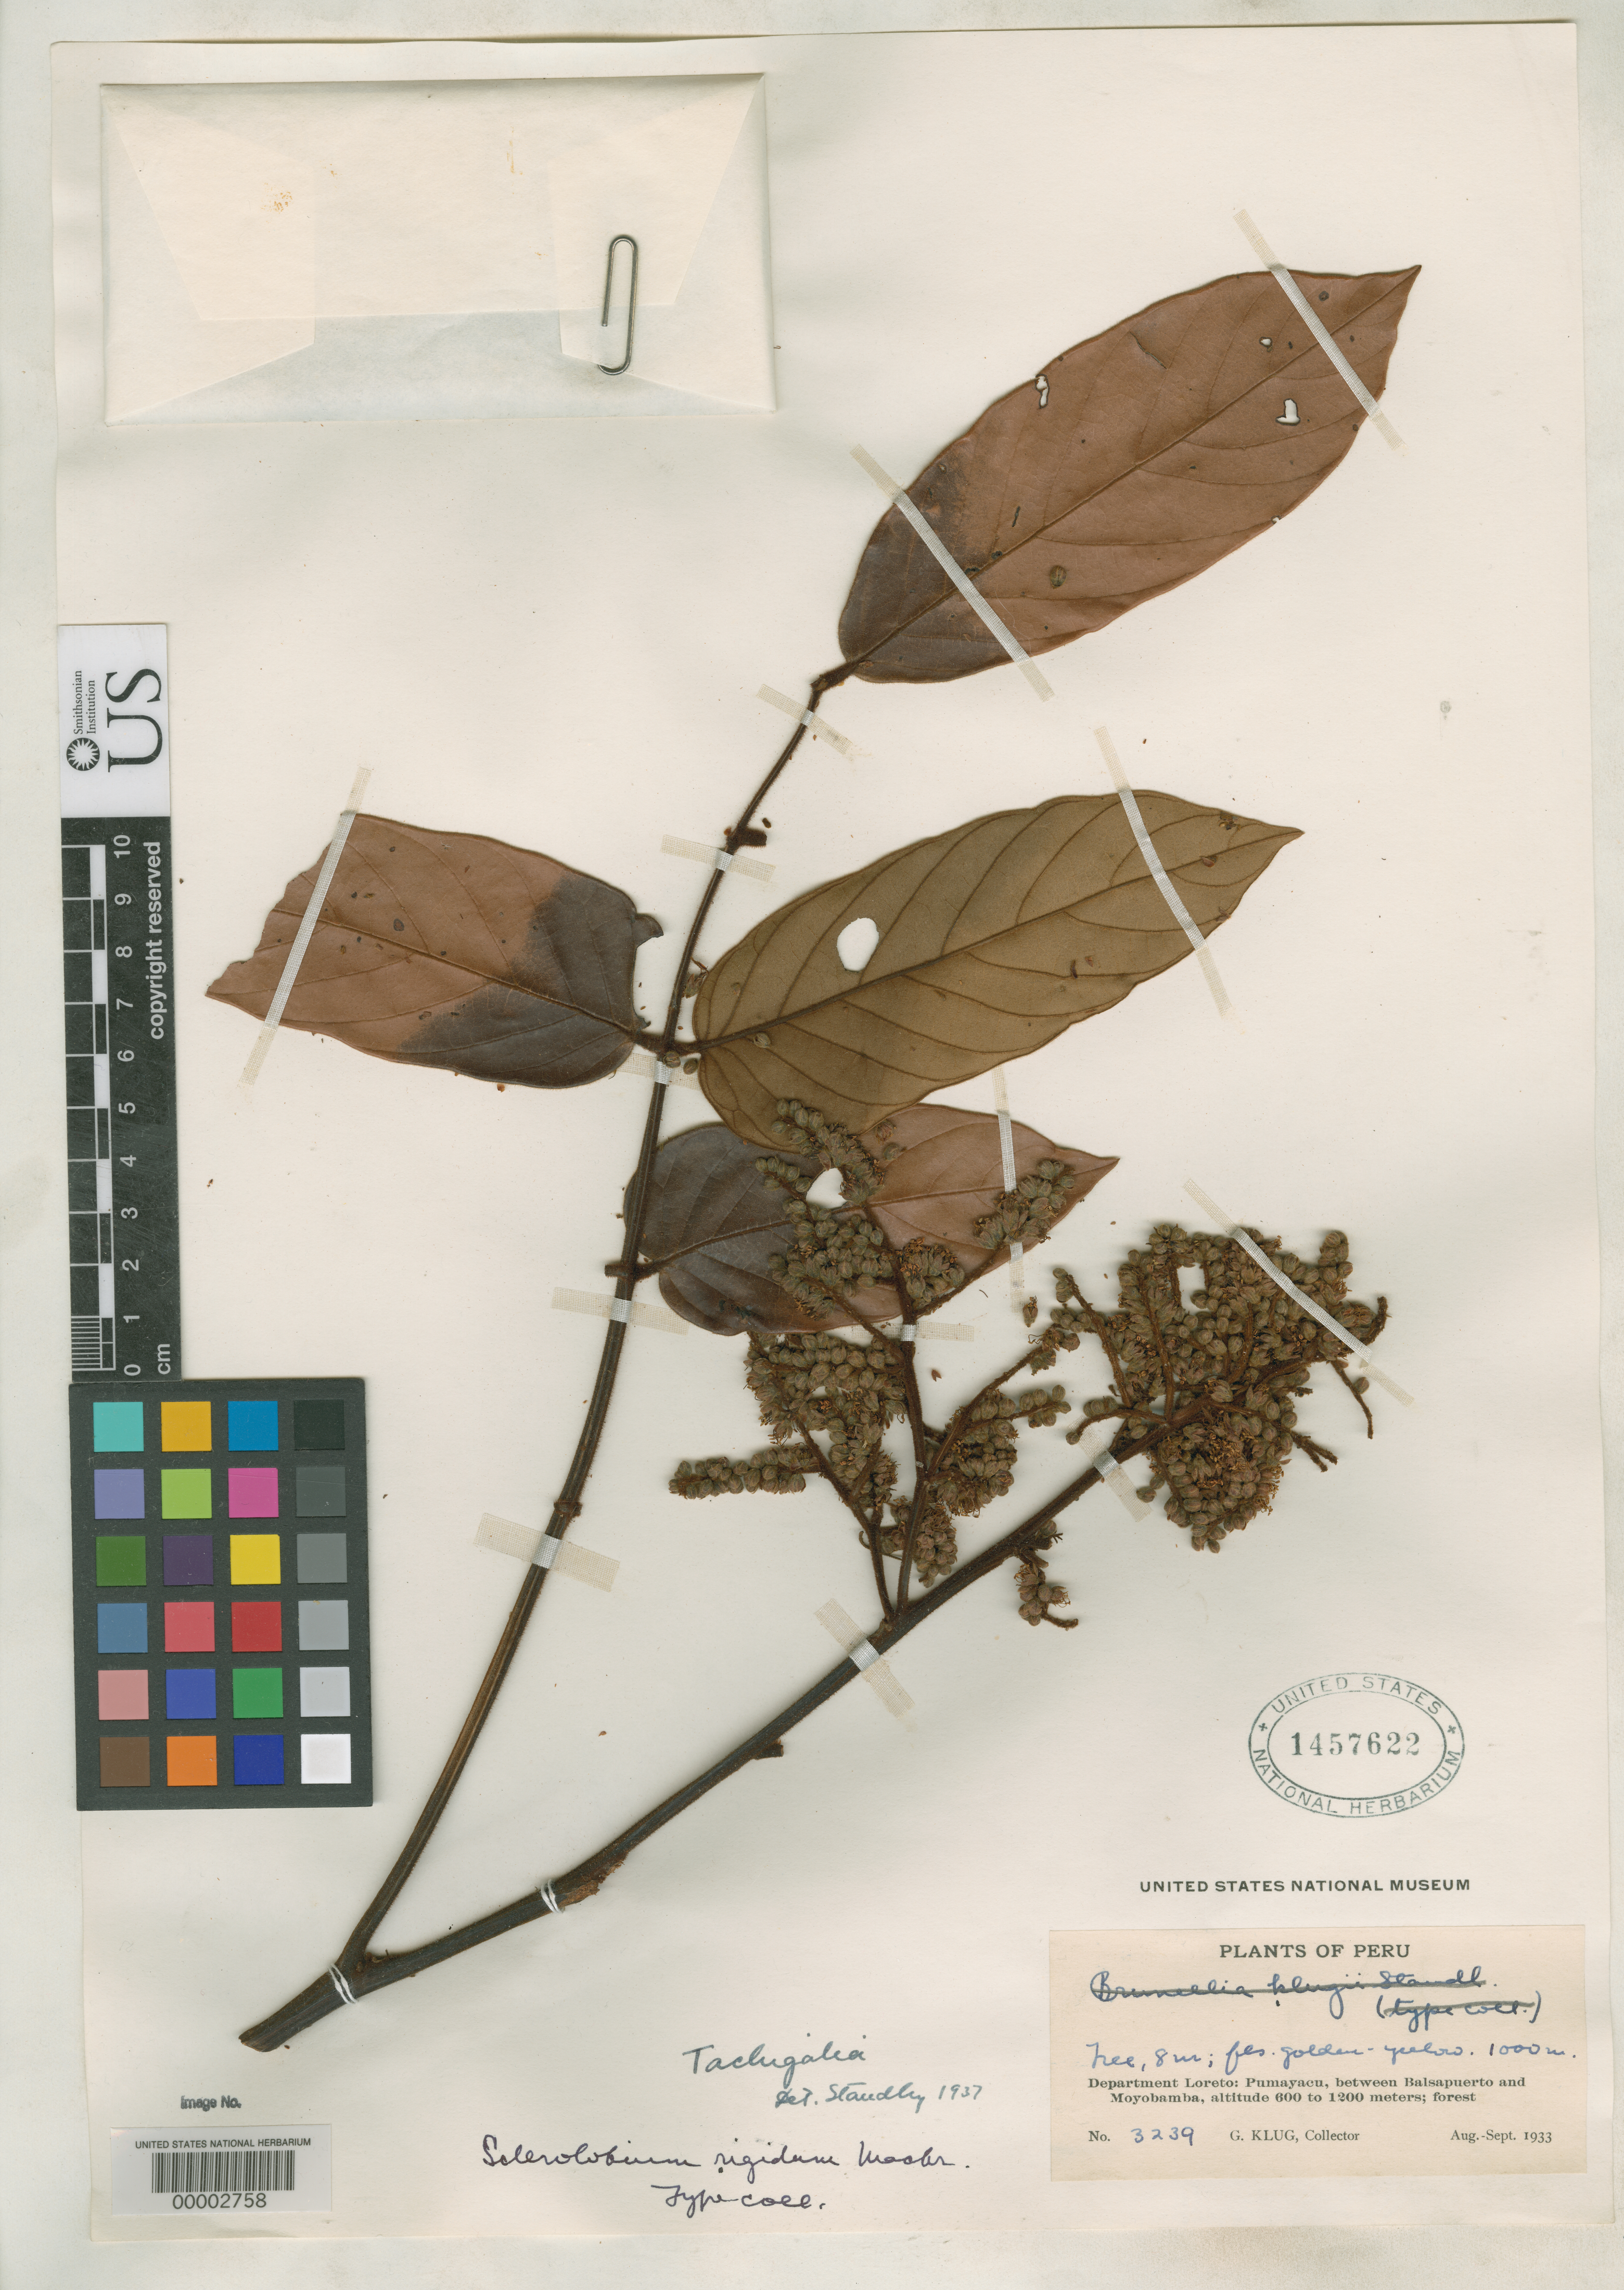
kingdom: Plantae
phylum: Tracheophyta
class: Magnoliopsida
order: Fabales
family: Fabaceae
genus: Sclerolobium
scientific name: Sclerolobium rigidum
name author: J.F. Macbr.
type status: Isotype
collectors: G. Klug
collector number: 3239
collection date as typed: Aug 1933 to -- Sep 1933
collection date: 1933-08/1933-09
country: Peru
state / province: Loreto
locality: Pumayacu, between Balsapuerto and Moyobamba.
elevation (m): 600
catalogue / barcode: US 1457622